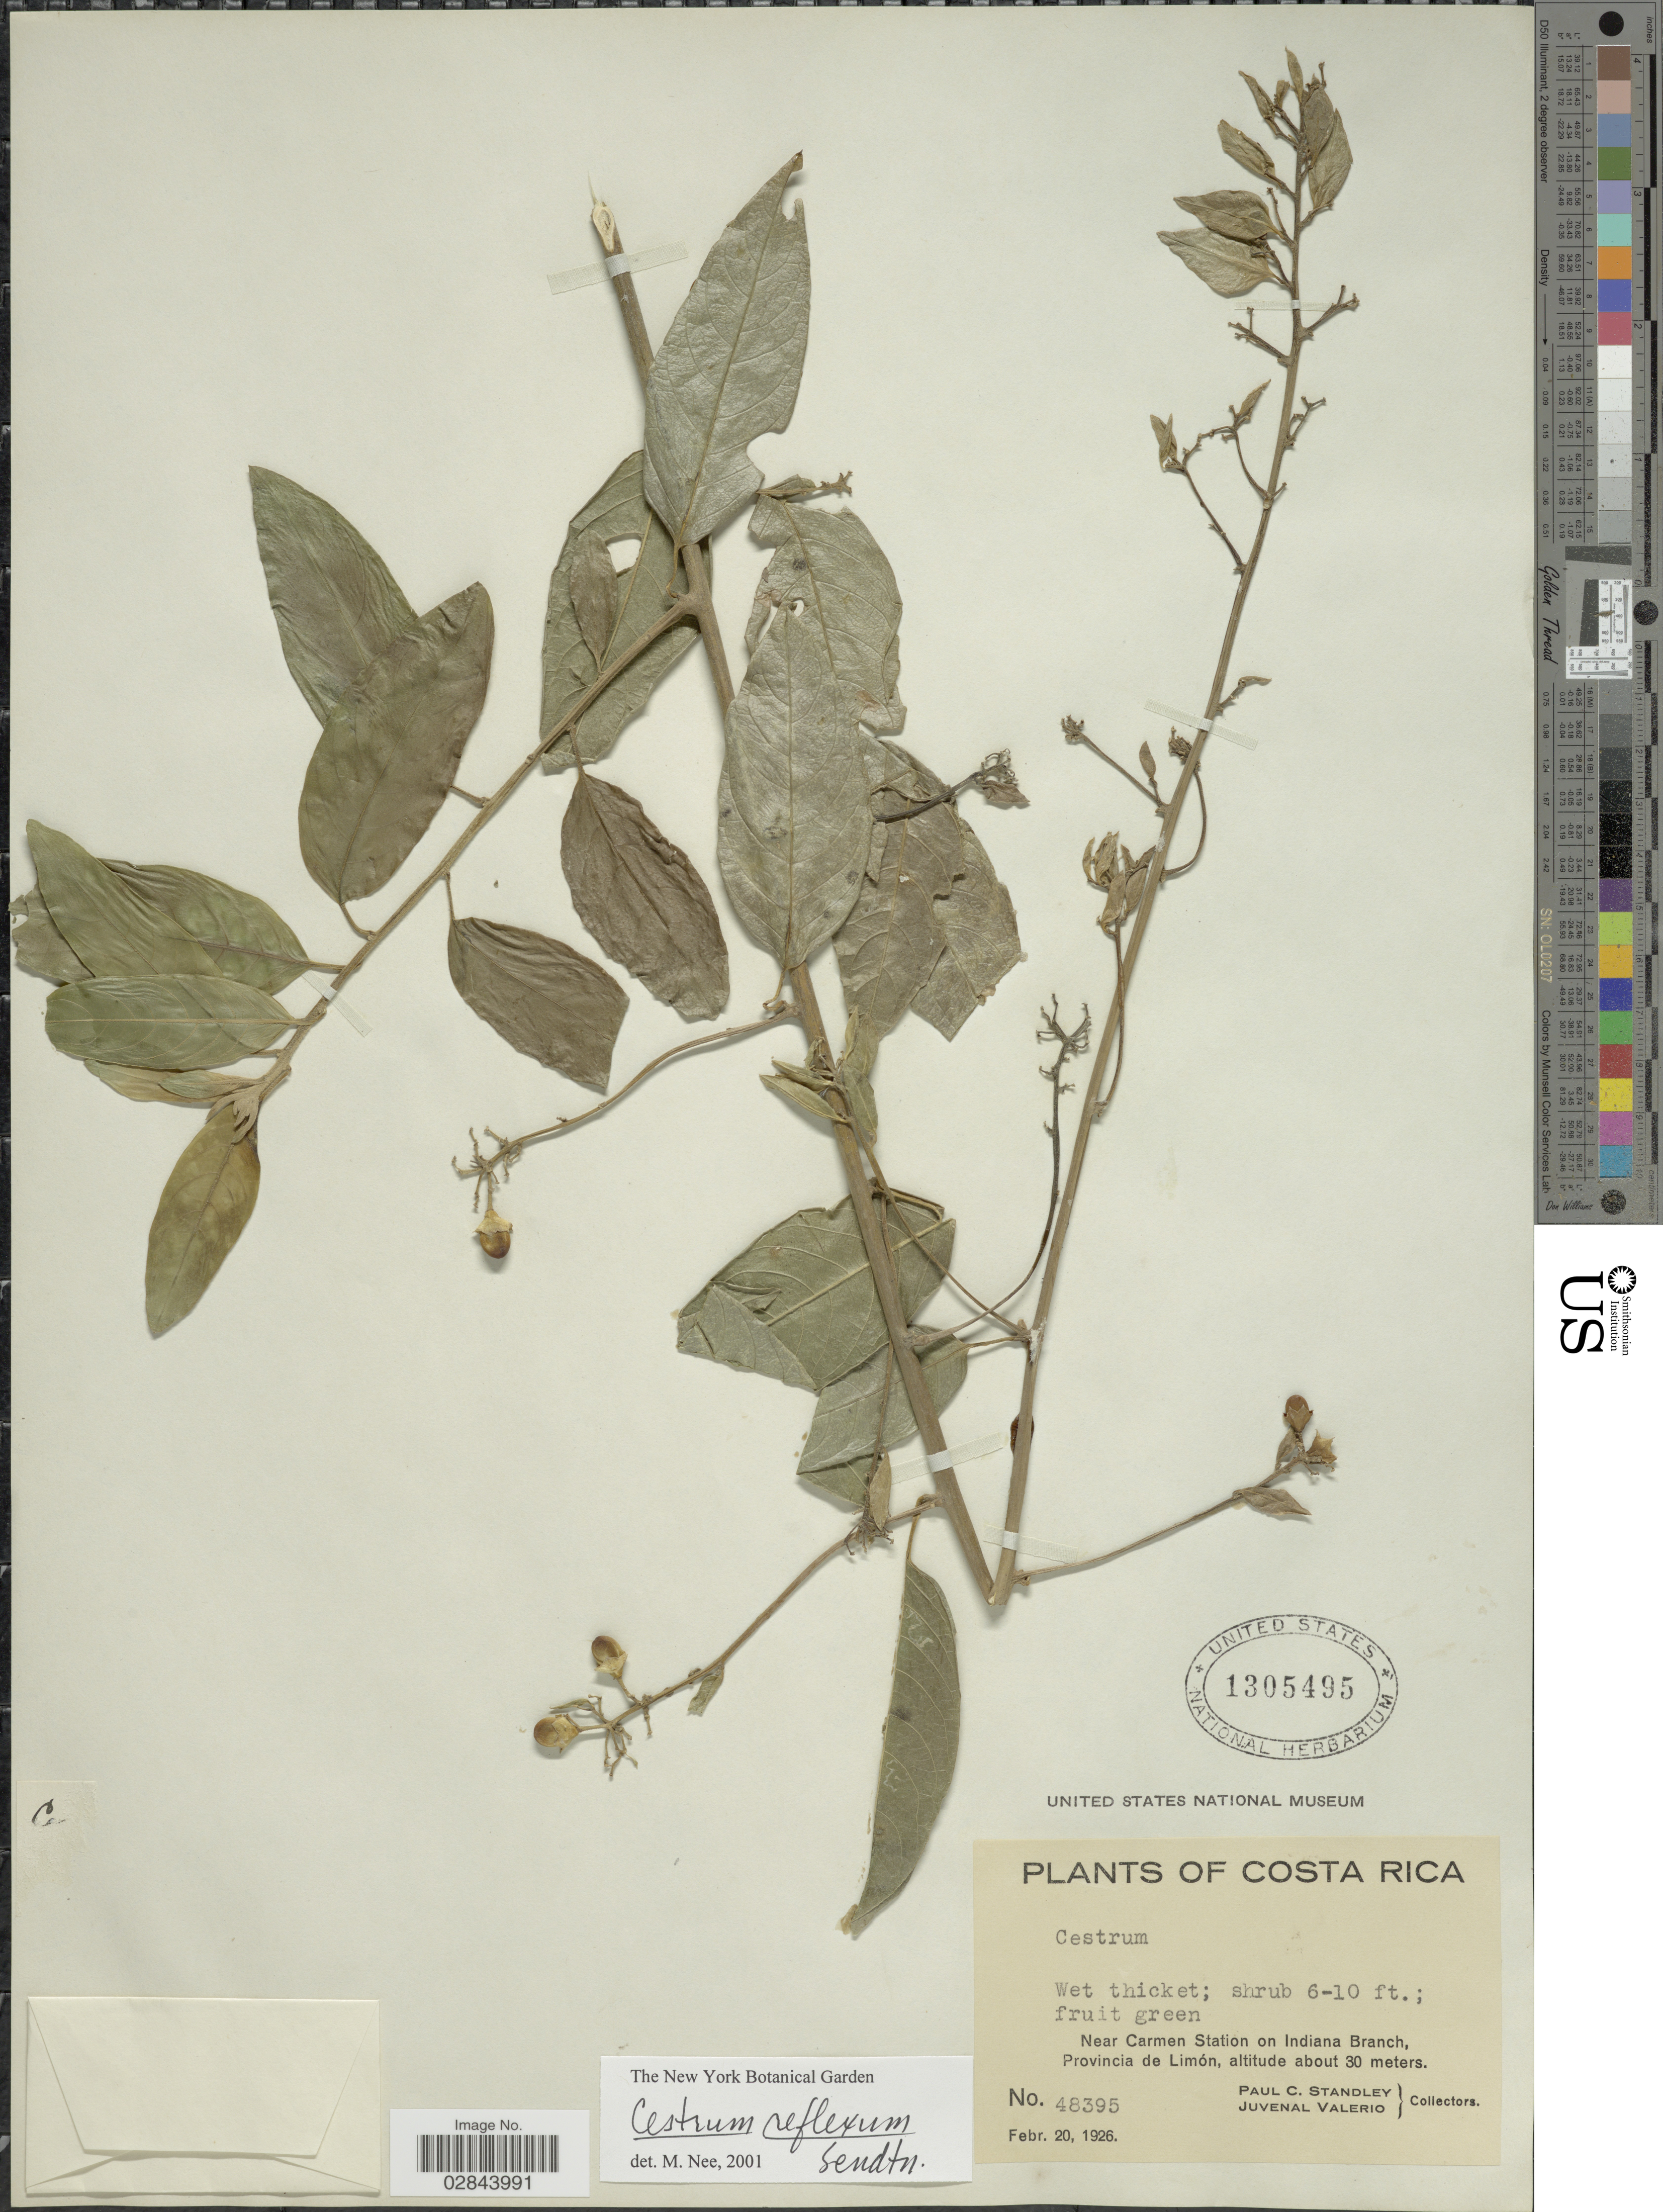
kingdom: Plantae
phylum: Tracheophyta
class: Magnoliopsida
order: Solanales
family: Solanaceae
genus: Cestrum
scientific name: Cestrum reflexum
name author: Sendtn.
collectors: P. C. Standley & J. Valerio R.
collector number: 48395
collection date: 1926-02-20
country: Costa Rica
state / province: Limón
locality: Near Carmen Station on Indiana Branch.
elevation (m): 30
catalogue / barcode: US 1305495